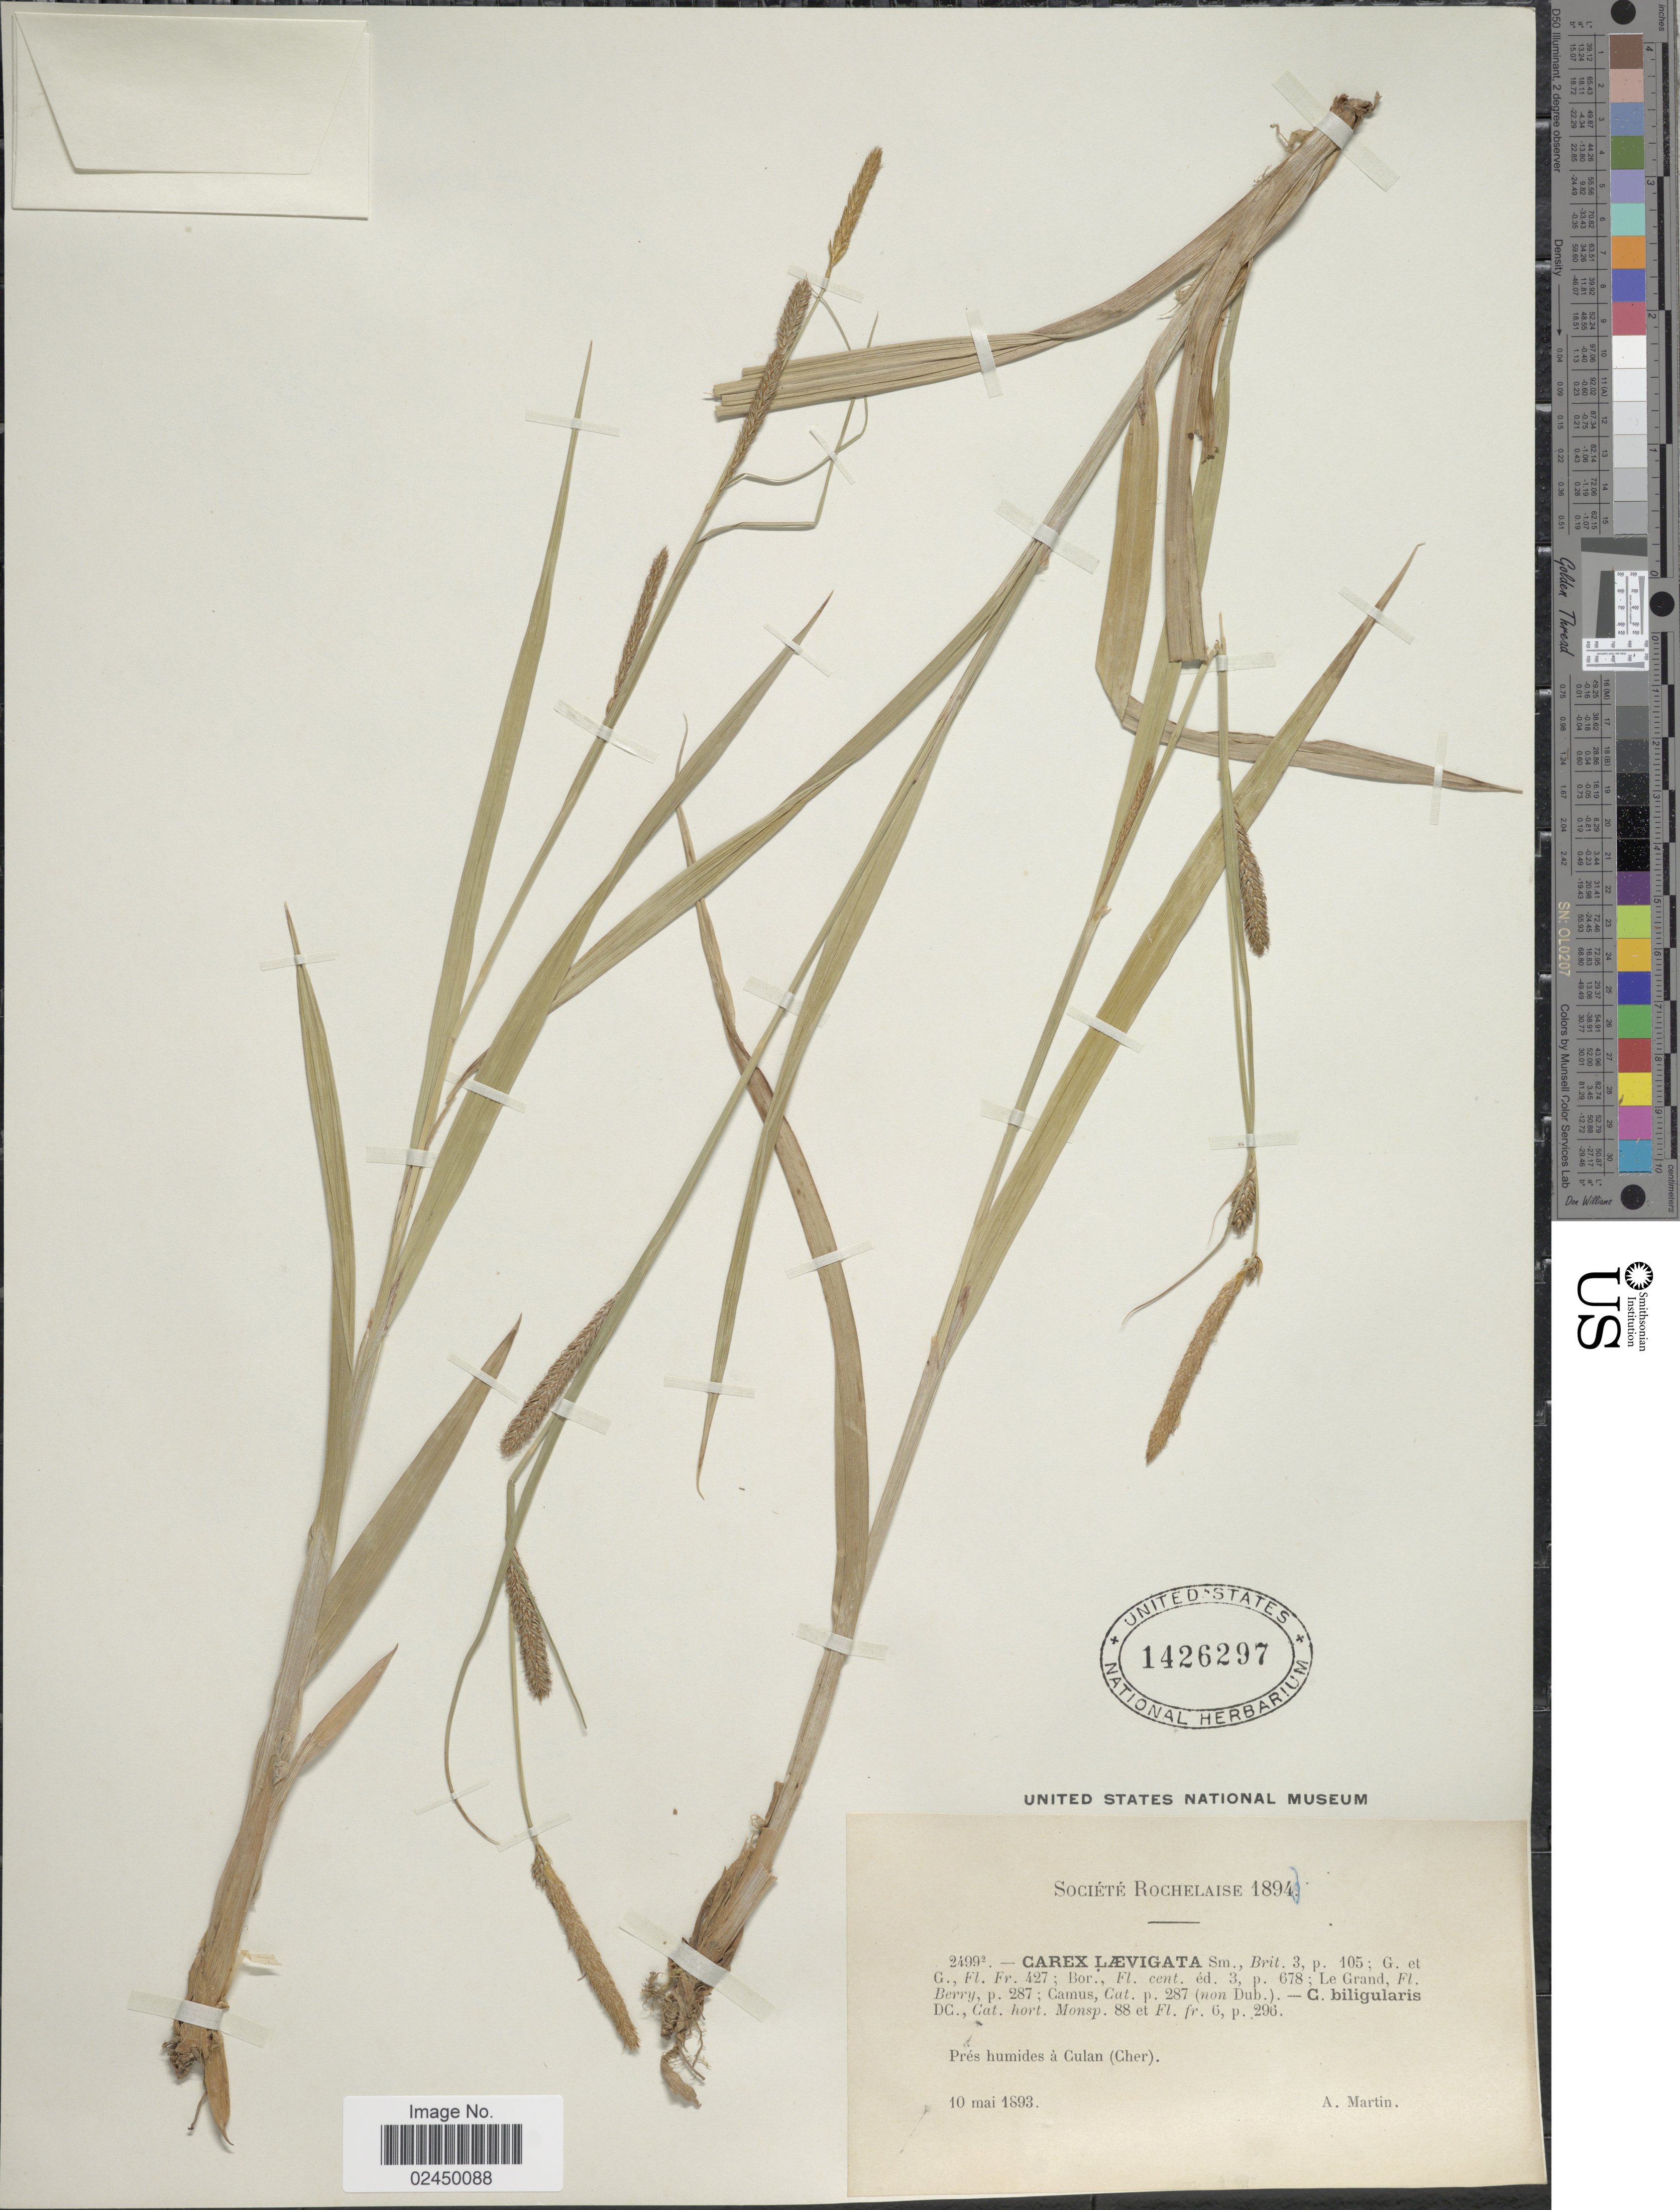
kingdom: Plantae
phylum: Tracheophyta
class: Liliopsida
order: Poales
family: Cyperaceae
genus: Carex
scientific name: Carex laevigata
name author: Sm.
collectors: A. Martin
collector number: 2499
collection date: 1893-05-10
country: France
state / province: Centre-Val de Loire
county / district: Cher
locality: Prés humides à Culan (Cher)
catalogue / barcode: US 1426297